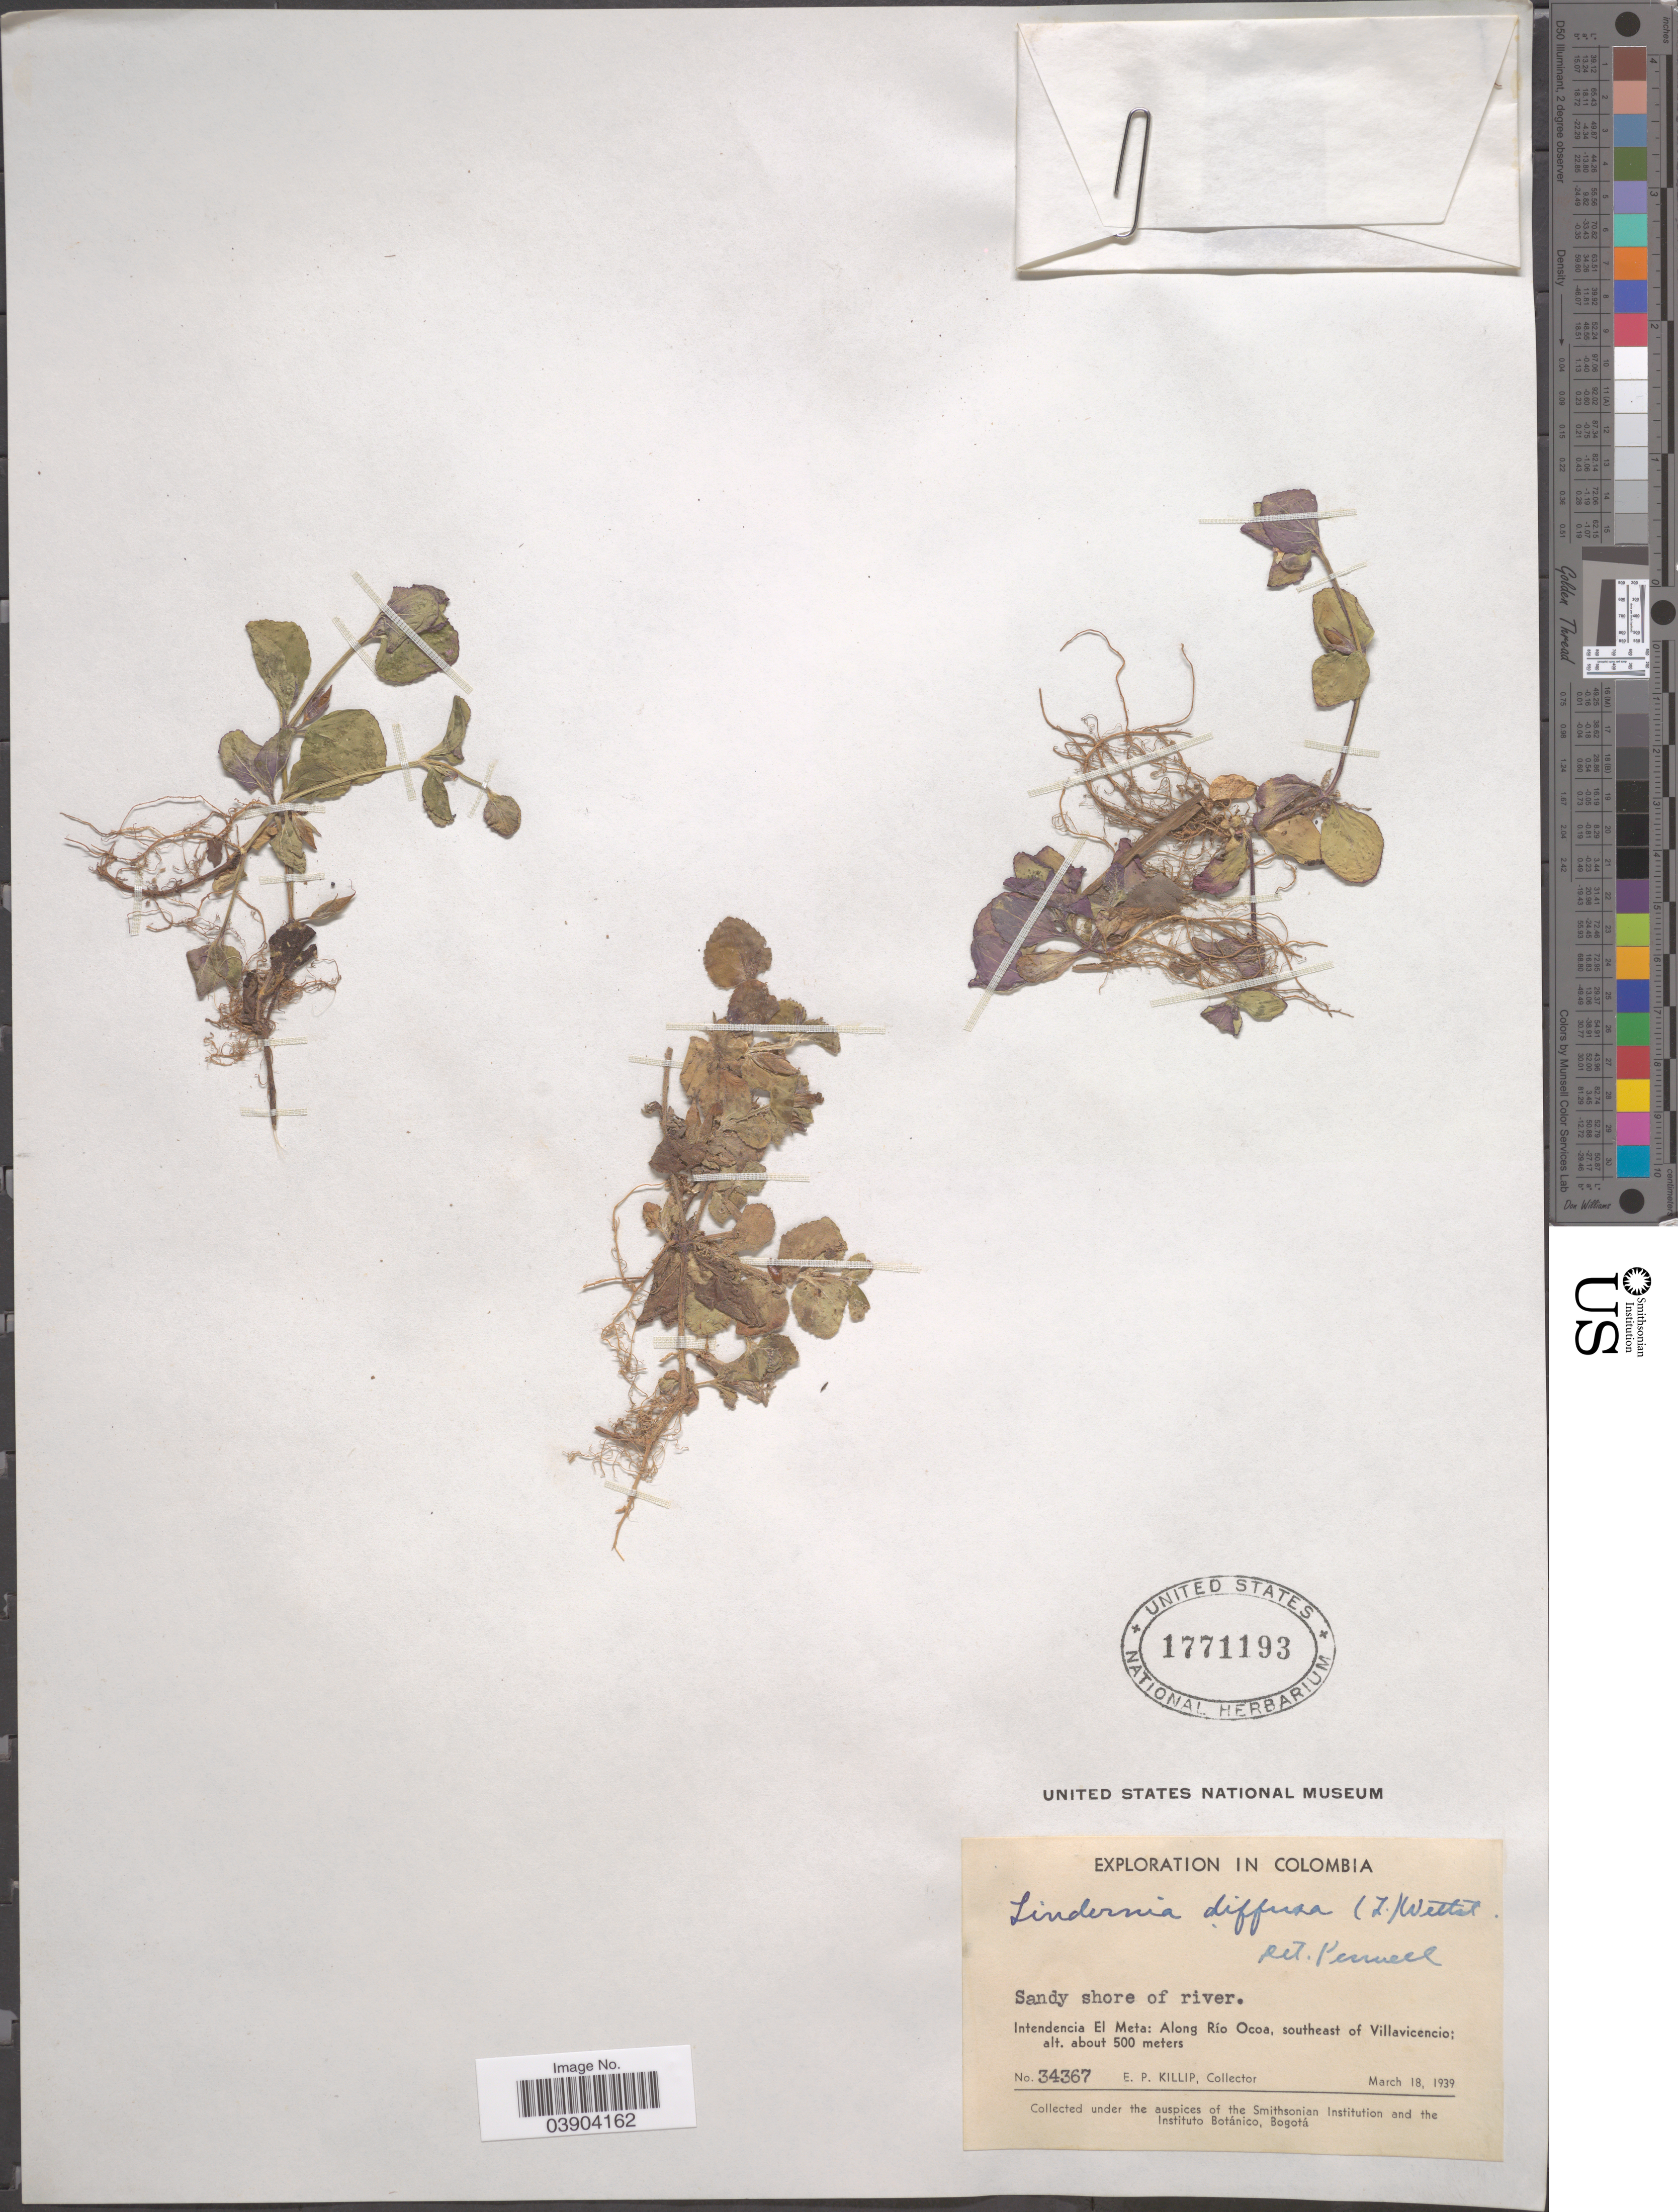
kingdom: Plantae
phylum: Tracheophyta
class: Magnoliopsida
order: Lamiales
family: Linderniaceae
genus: Lindernia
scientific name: Lindernia diffusa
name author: (L.) Wettst.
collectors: E. P. Killip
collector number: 34367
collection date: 1939-03-18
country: Colombia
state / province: Meta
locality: Intendencia El Meta: Along Río Ocoa, southeast of Villavicencio.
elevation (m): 500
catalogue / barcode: US 1771193